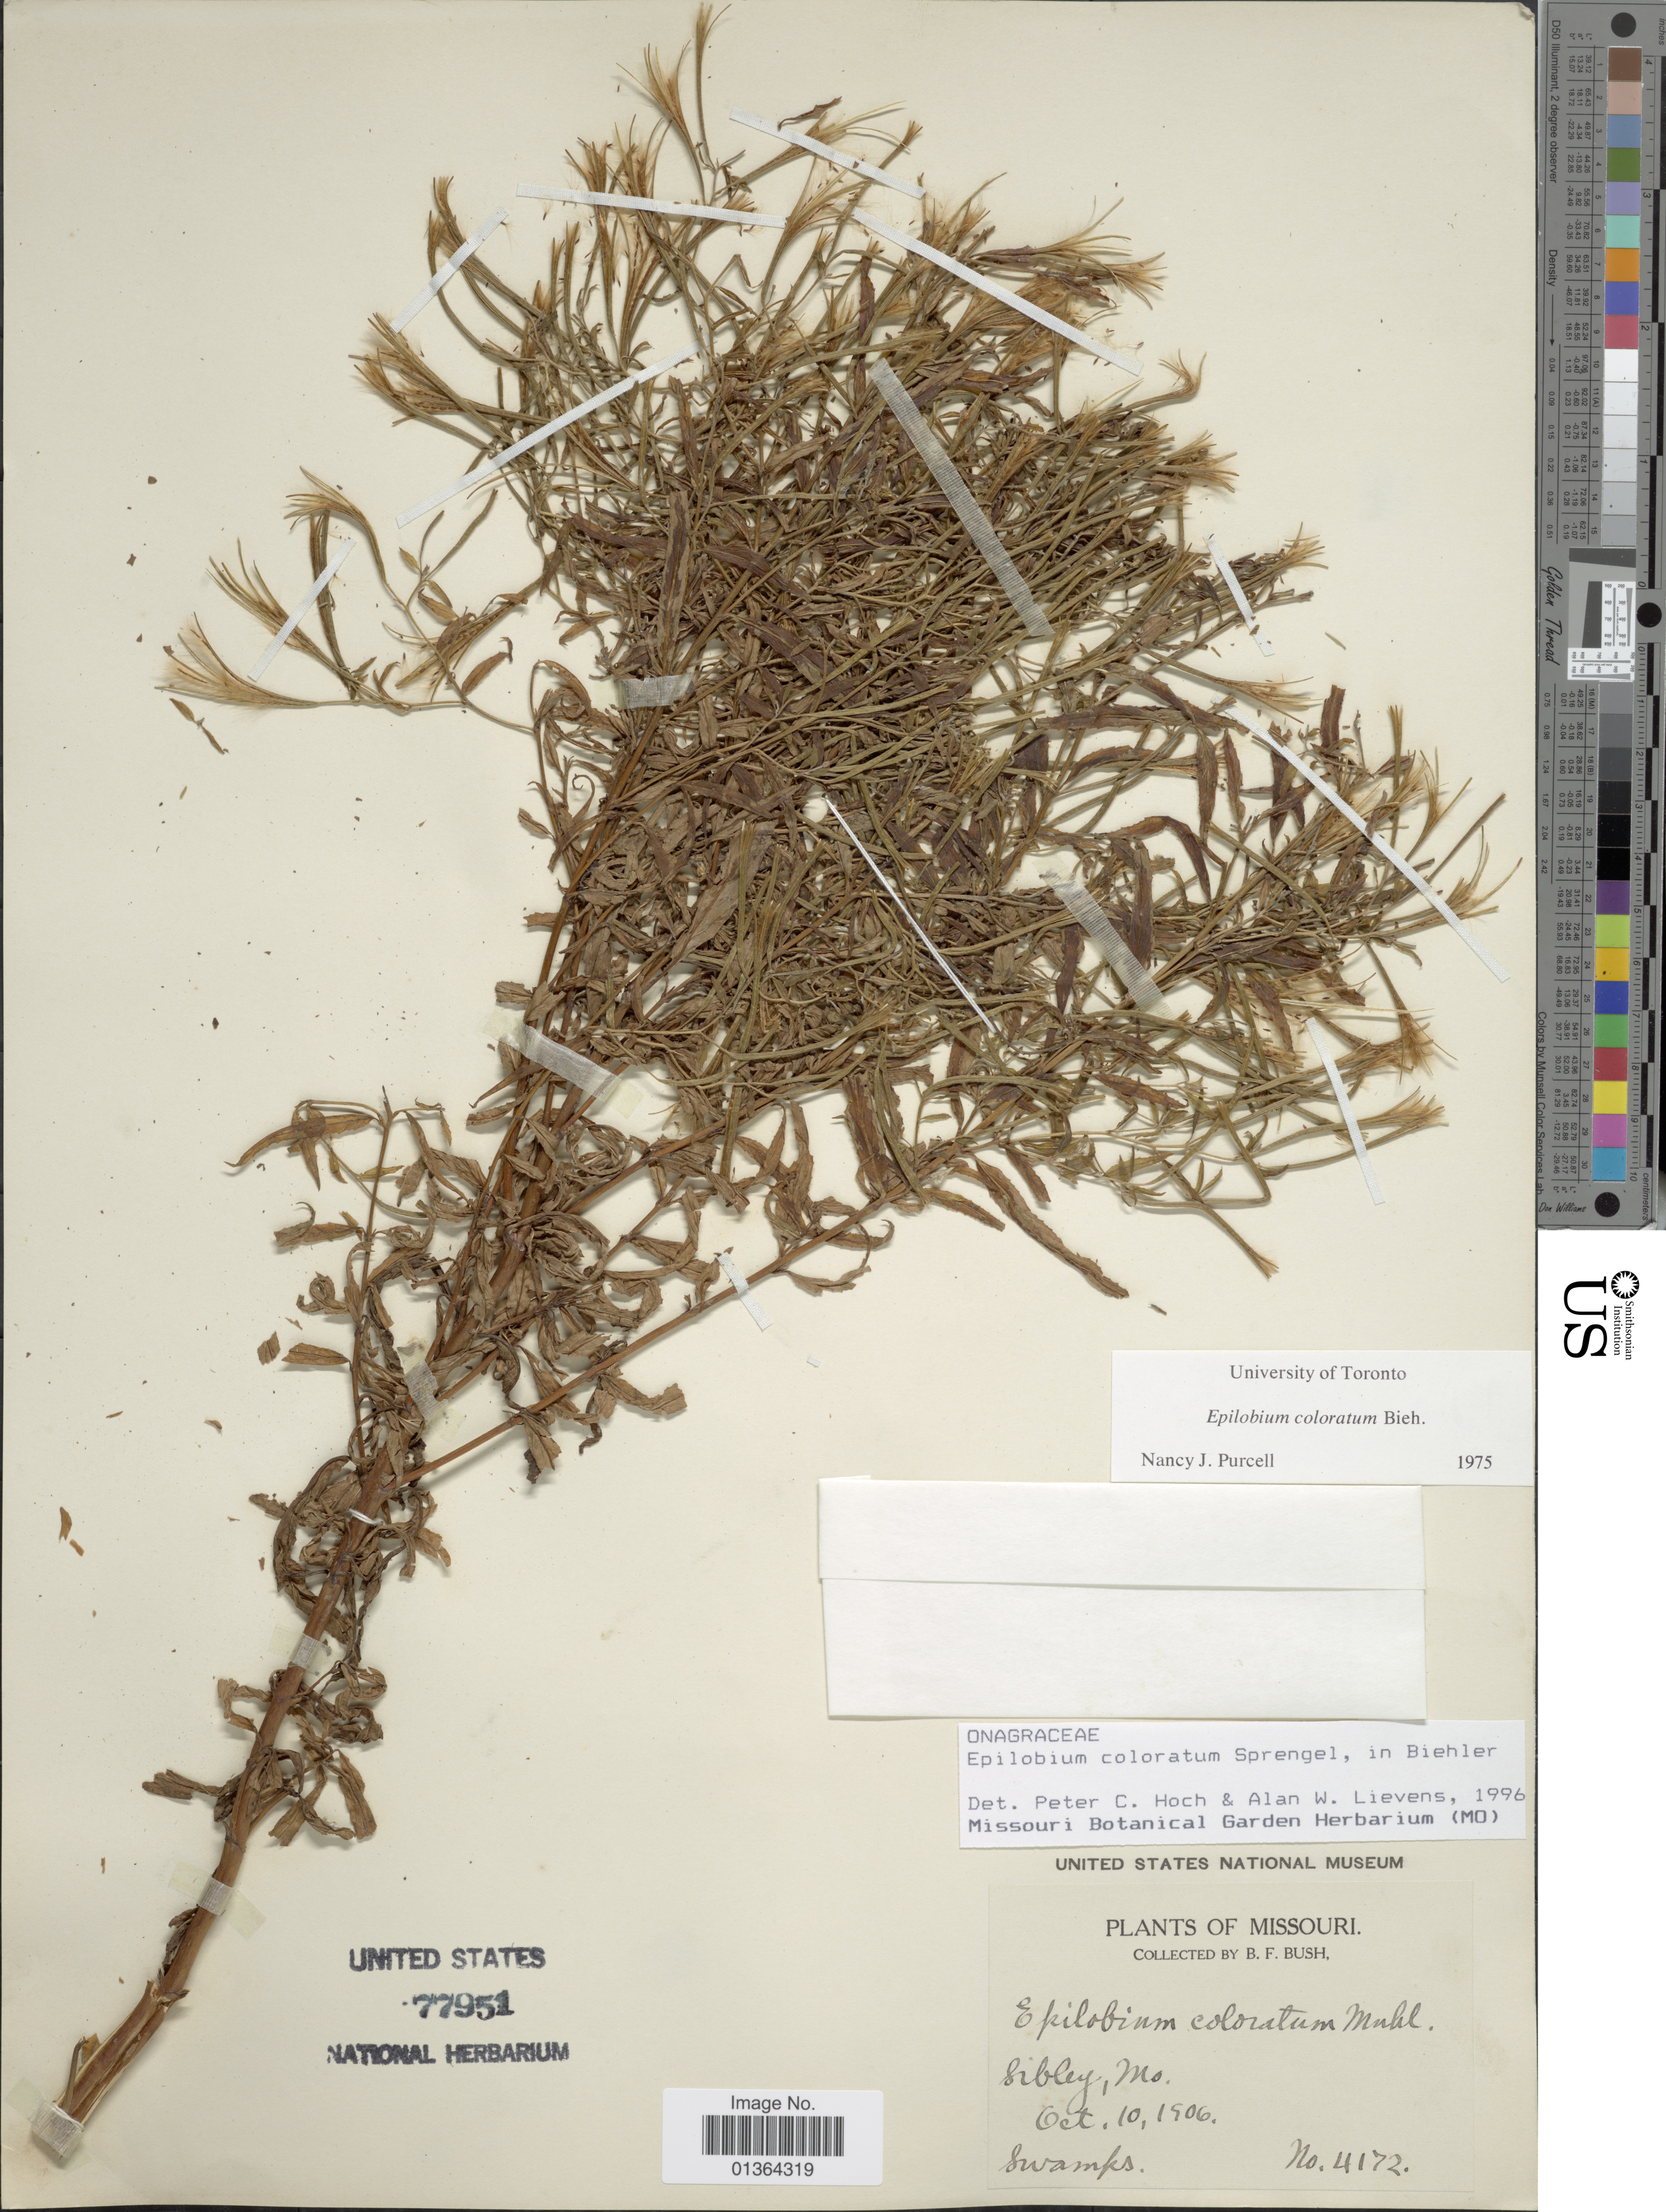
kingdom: Plantae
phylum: Tracheophyta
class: Magnoliopsida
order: Myrtales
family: Onagraceae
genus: Epilobium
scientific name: Epilobium coloratum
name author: Biehler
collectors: B. F. Bush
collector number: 4172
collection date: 1906-10-10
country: United States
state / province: Missouri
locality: Sibley, Mo.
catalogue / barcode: US 77951